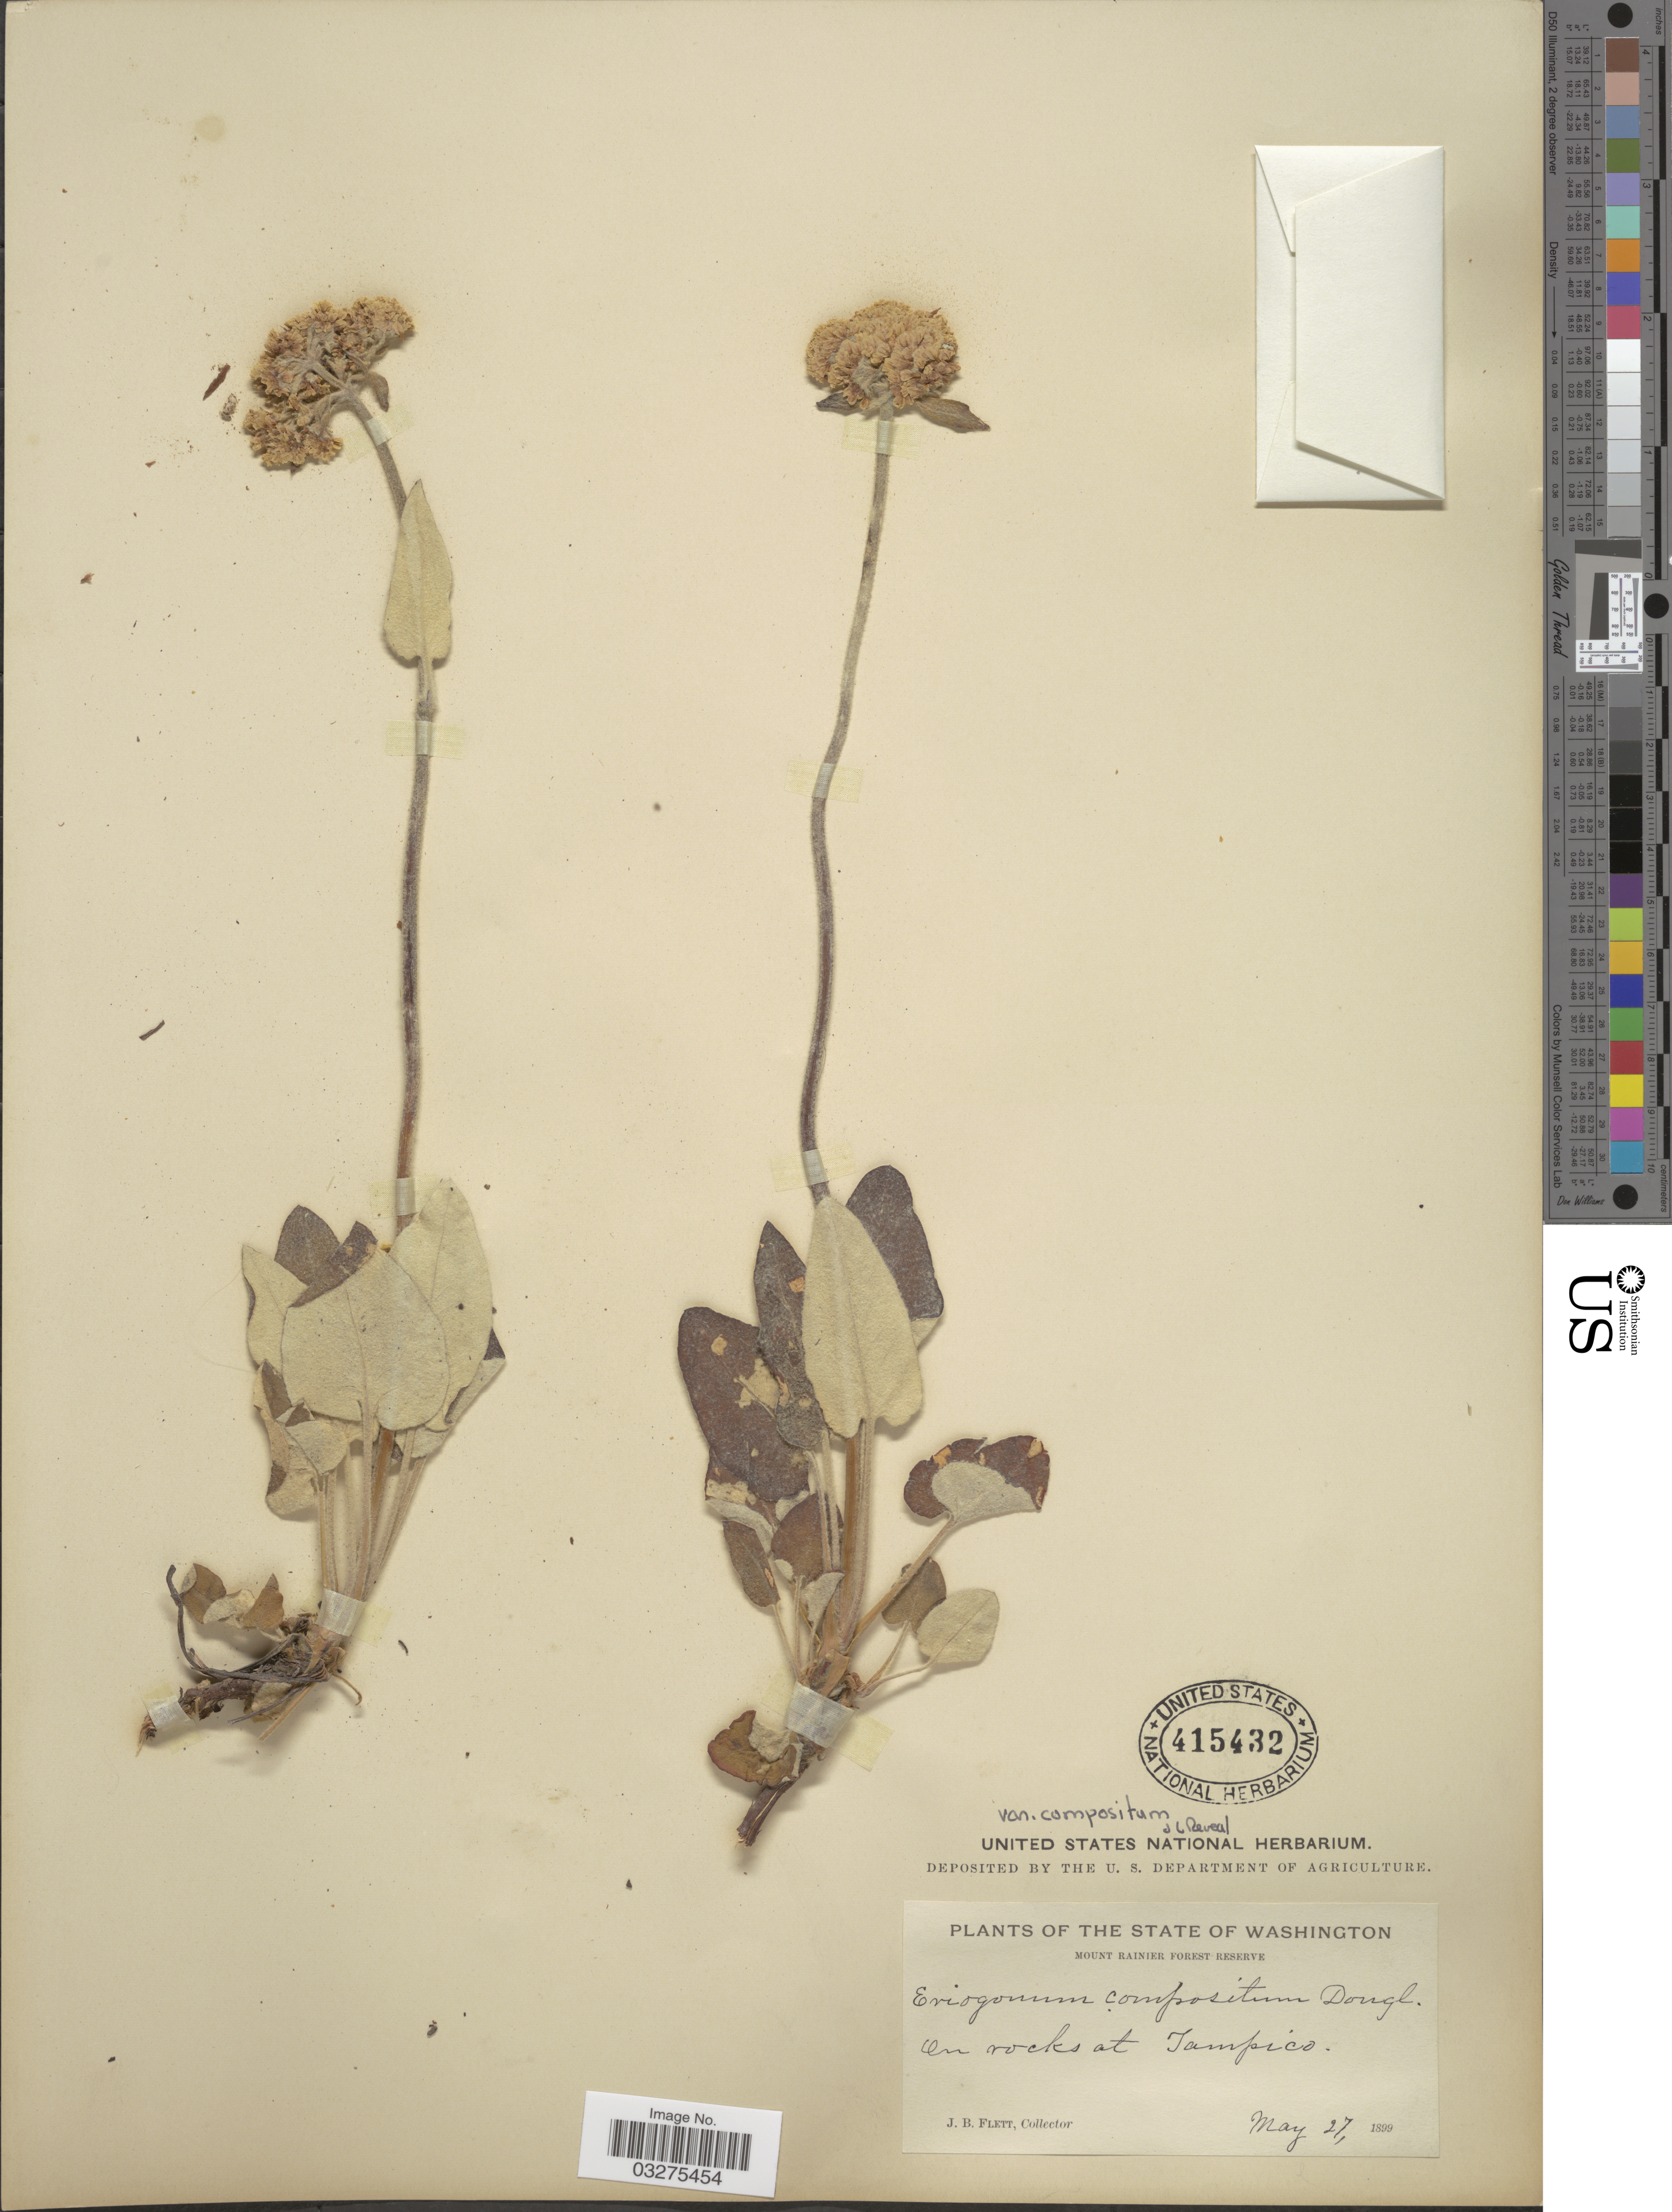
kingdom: Plantae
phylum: Tracheophyta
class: Magnoliopsida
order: Caryophyllales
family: Polygonaceae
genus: Eriogonum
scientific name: Eriogonum compositum var. compositum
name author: Douglas ex Benth.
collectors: J. Flett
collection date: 1899-05-27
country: United States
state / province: Washington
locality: Mount Rainier Forest Reserve. On rocks at Tampico.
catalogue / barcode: US 415432